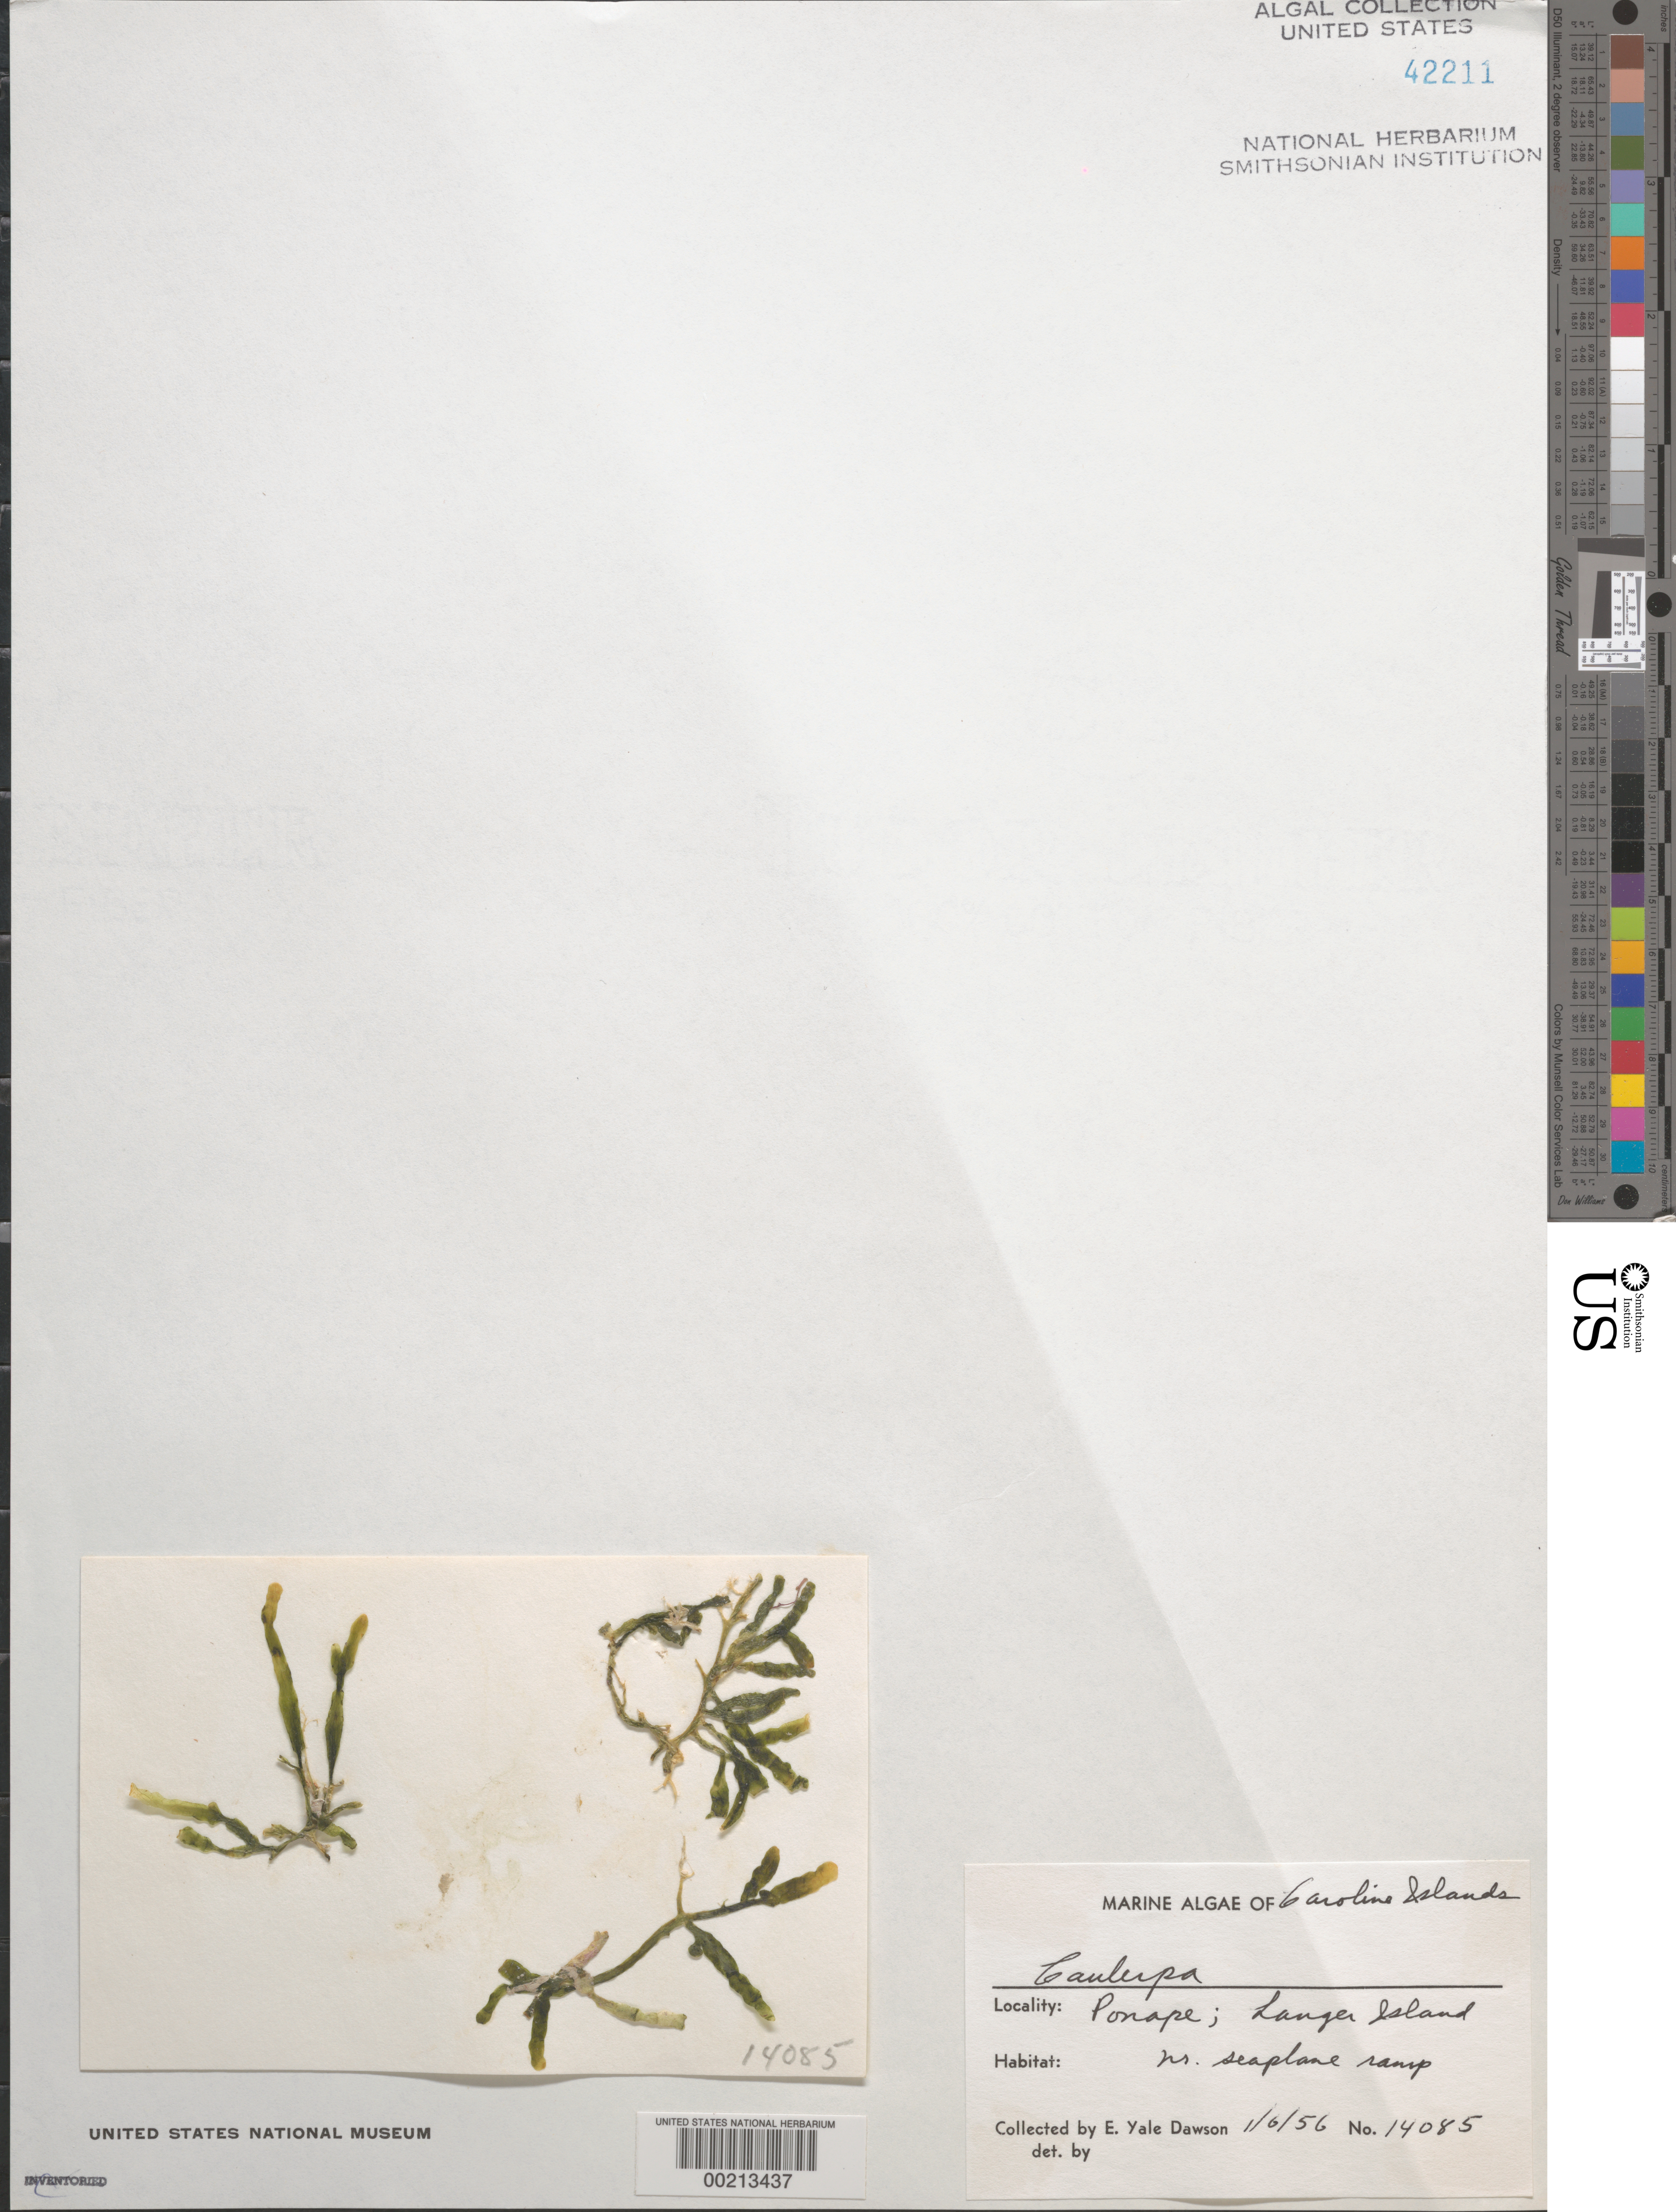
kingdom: Plantae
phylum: Chlorophyta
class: Ulvophyceae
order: Bryopsidales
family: Caulerpaceae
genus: Caulerpa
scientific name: Caulerpa sp.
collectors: E. Y. Dawson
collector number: EYD 14085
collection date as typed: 06 Jan 1956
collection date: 1956-01-06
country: Micronesia, Federated States of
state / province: Pohnpei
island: Lenger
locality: Langer [= Lenger I.]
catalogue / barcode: US 42211